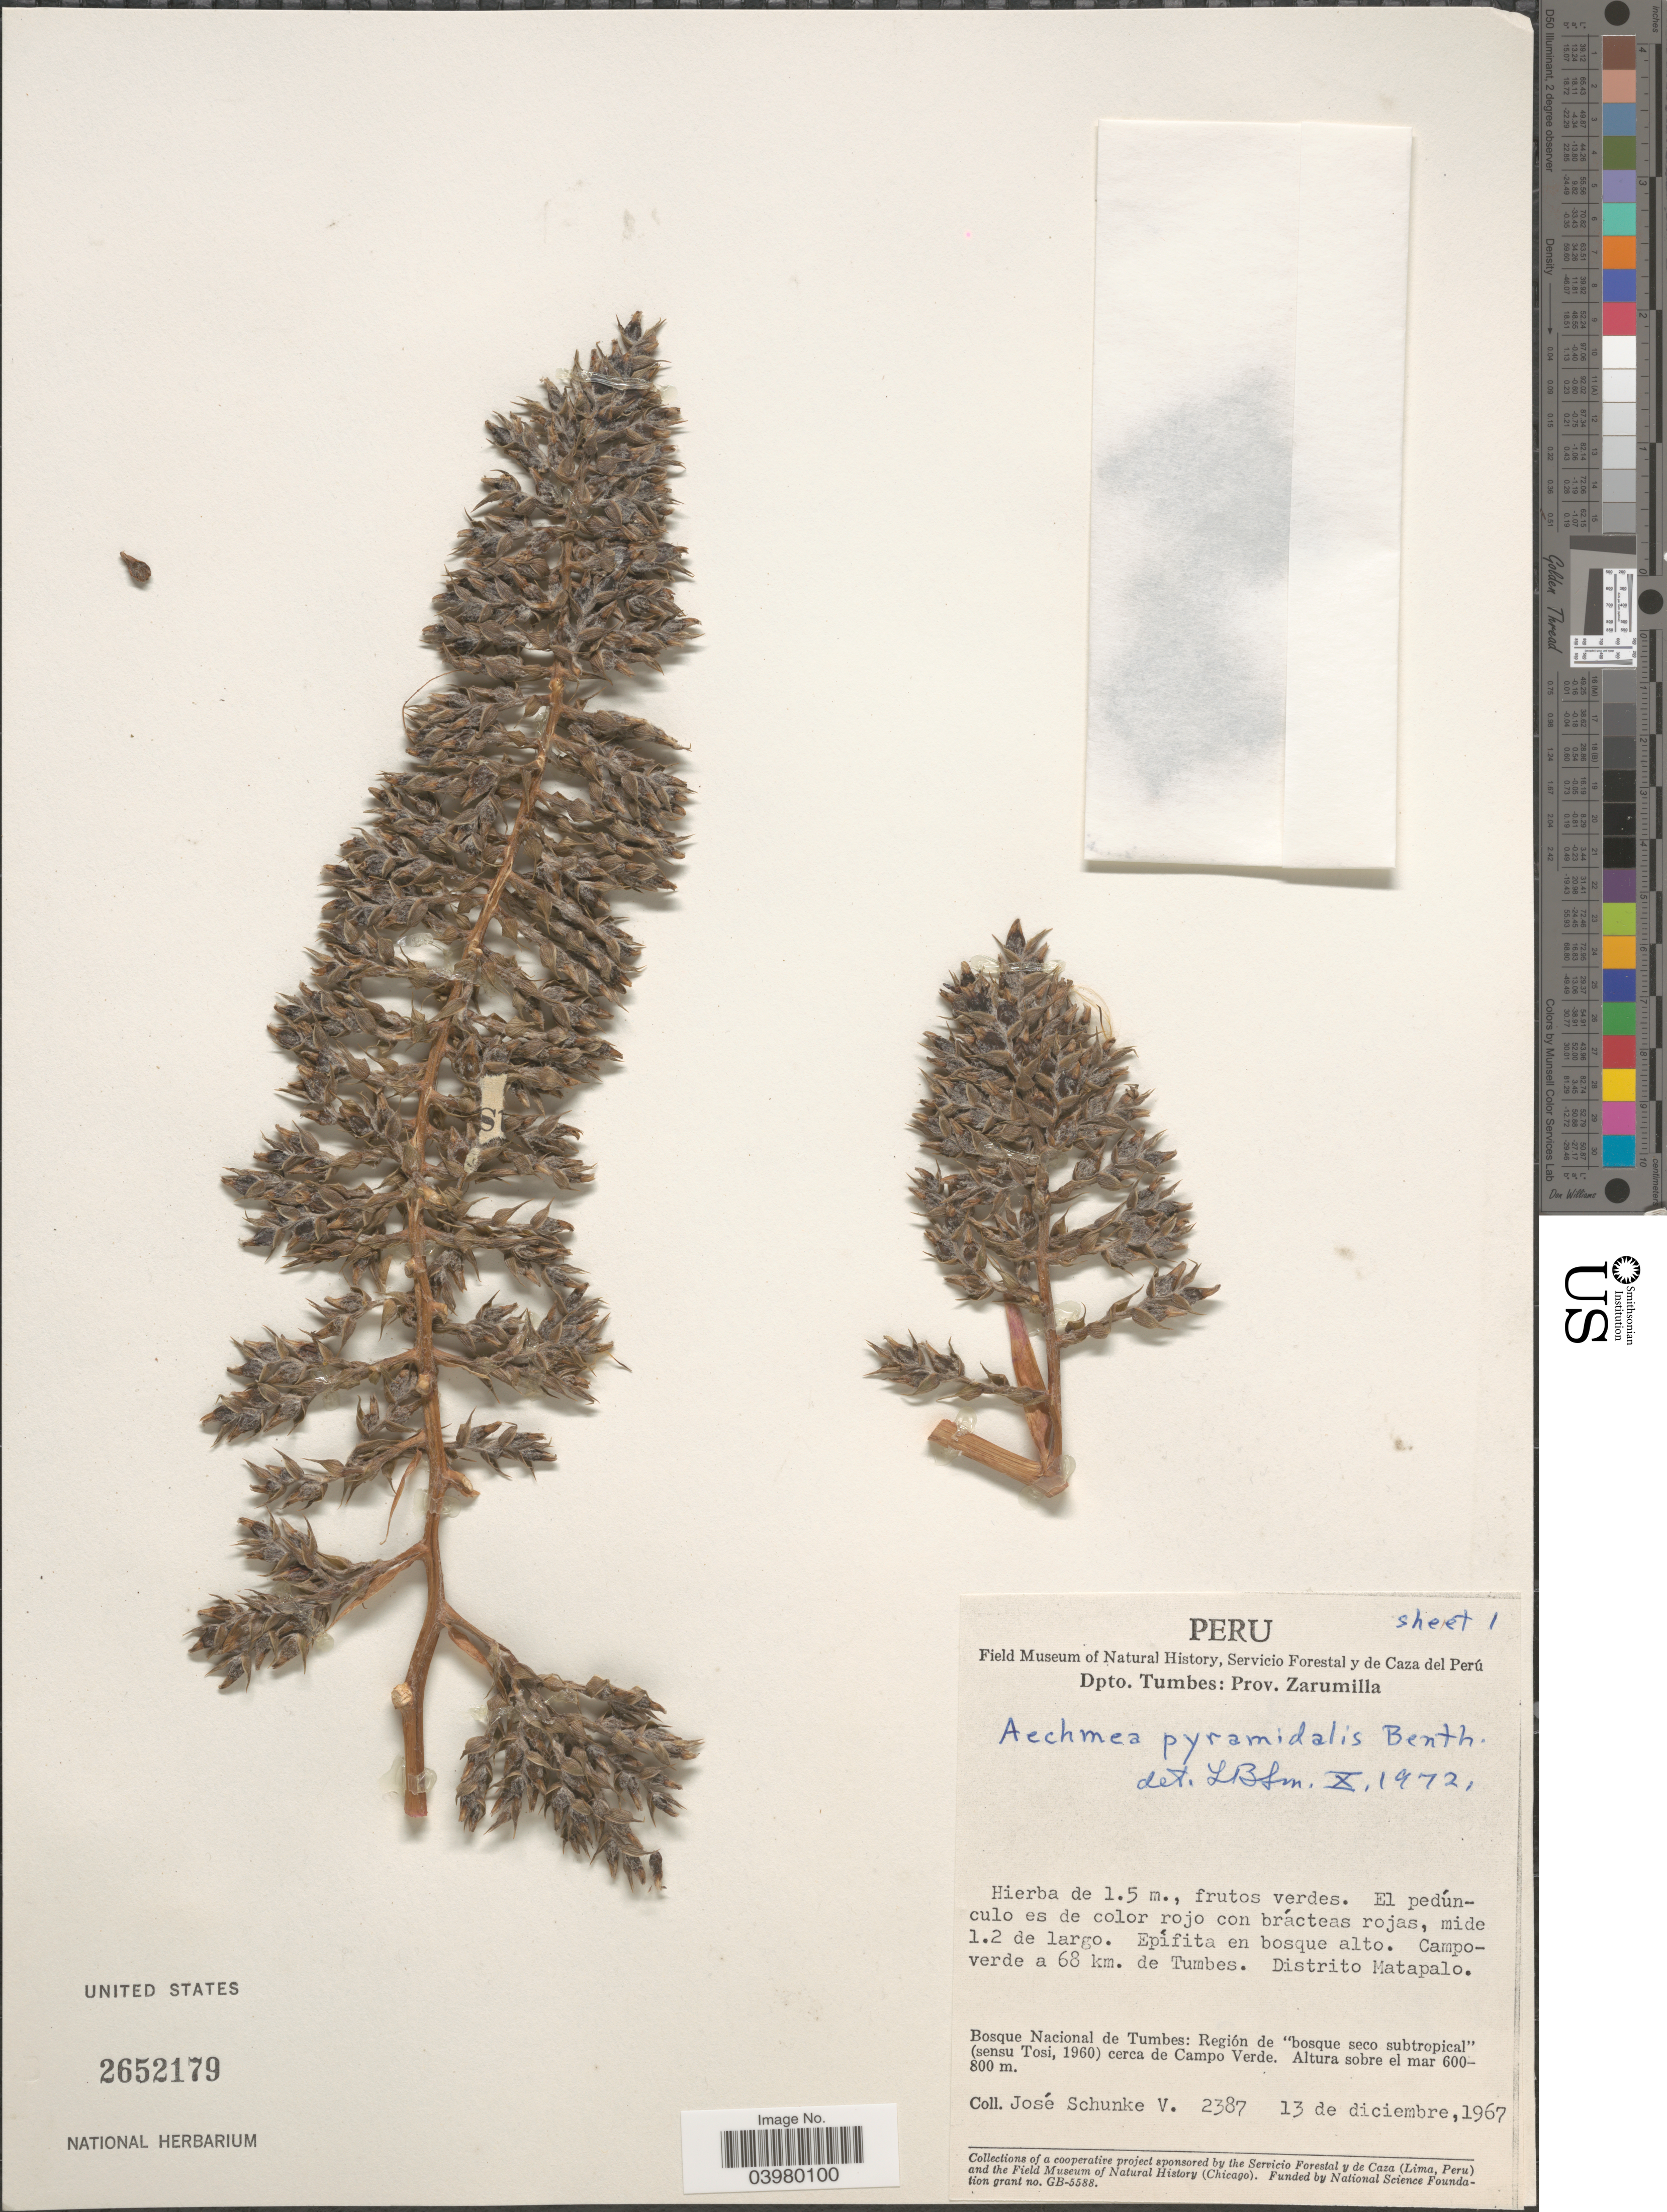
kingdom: Plantae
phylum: Tracheophyta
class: Liliopsida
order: Poales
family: Bromeliaceae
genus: Aechmea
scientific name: Aechmea pyramidalis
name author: Benth.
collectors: J. Schunke Vigo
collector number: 2387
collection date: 1967-12-13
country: Peru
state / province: Tumbes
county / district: Zarumilla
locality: Dpto. Tumbes: Prov. Zarumilla. Campoverde a 68 km. de Tumbes. Distrito Matapalo. Bosque Nacional de Tumbes: Región de 'bosque seco subtropical' (sensu Tosi, 1960) cerca de Campo Verde.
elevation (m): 600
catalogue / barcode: US 2652179